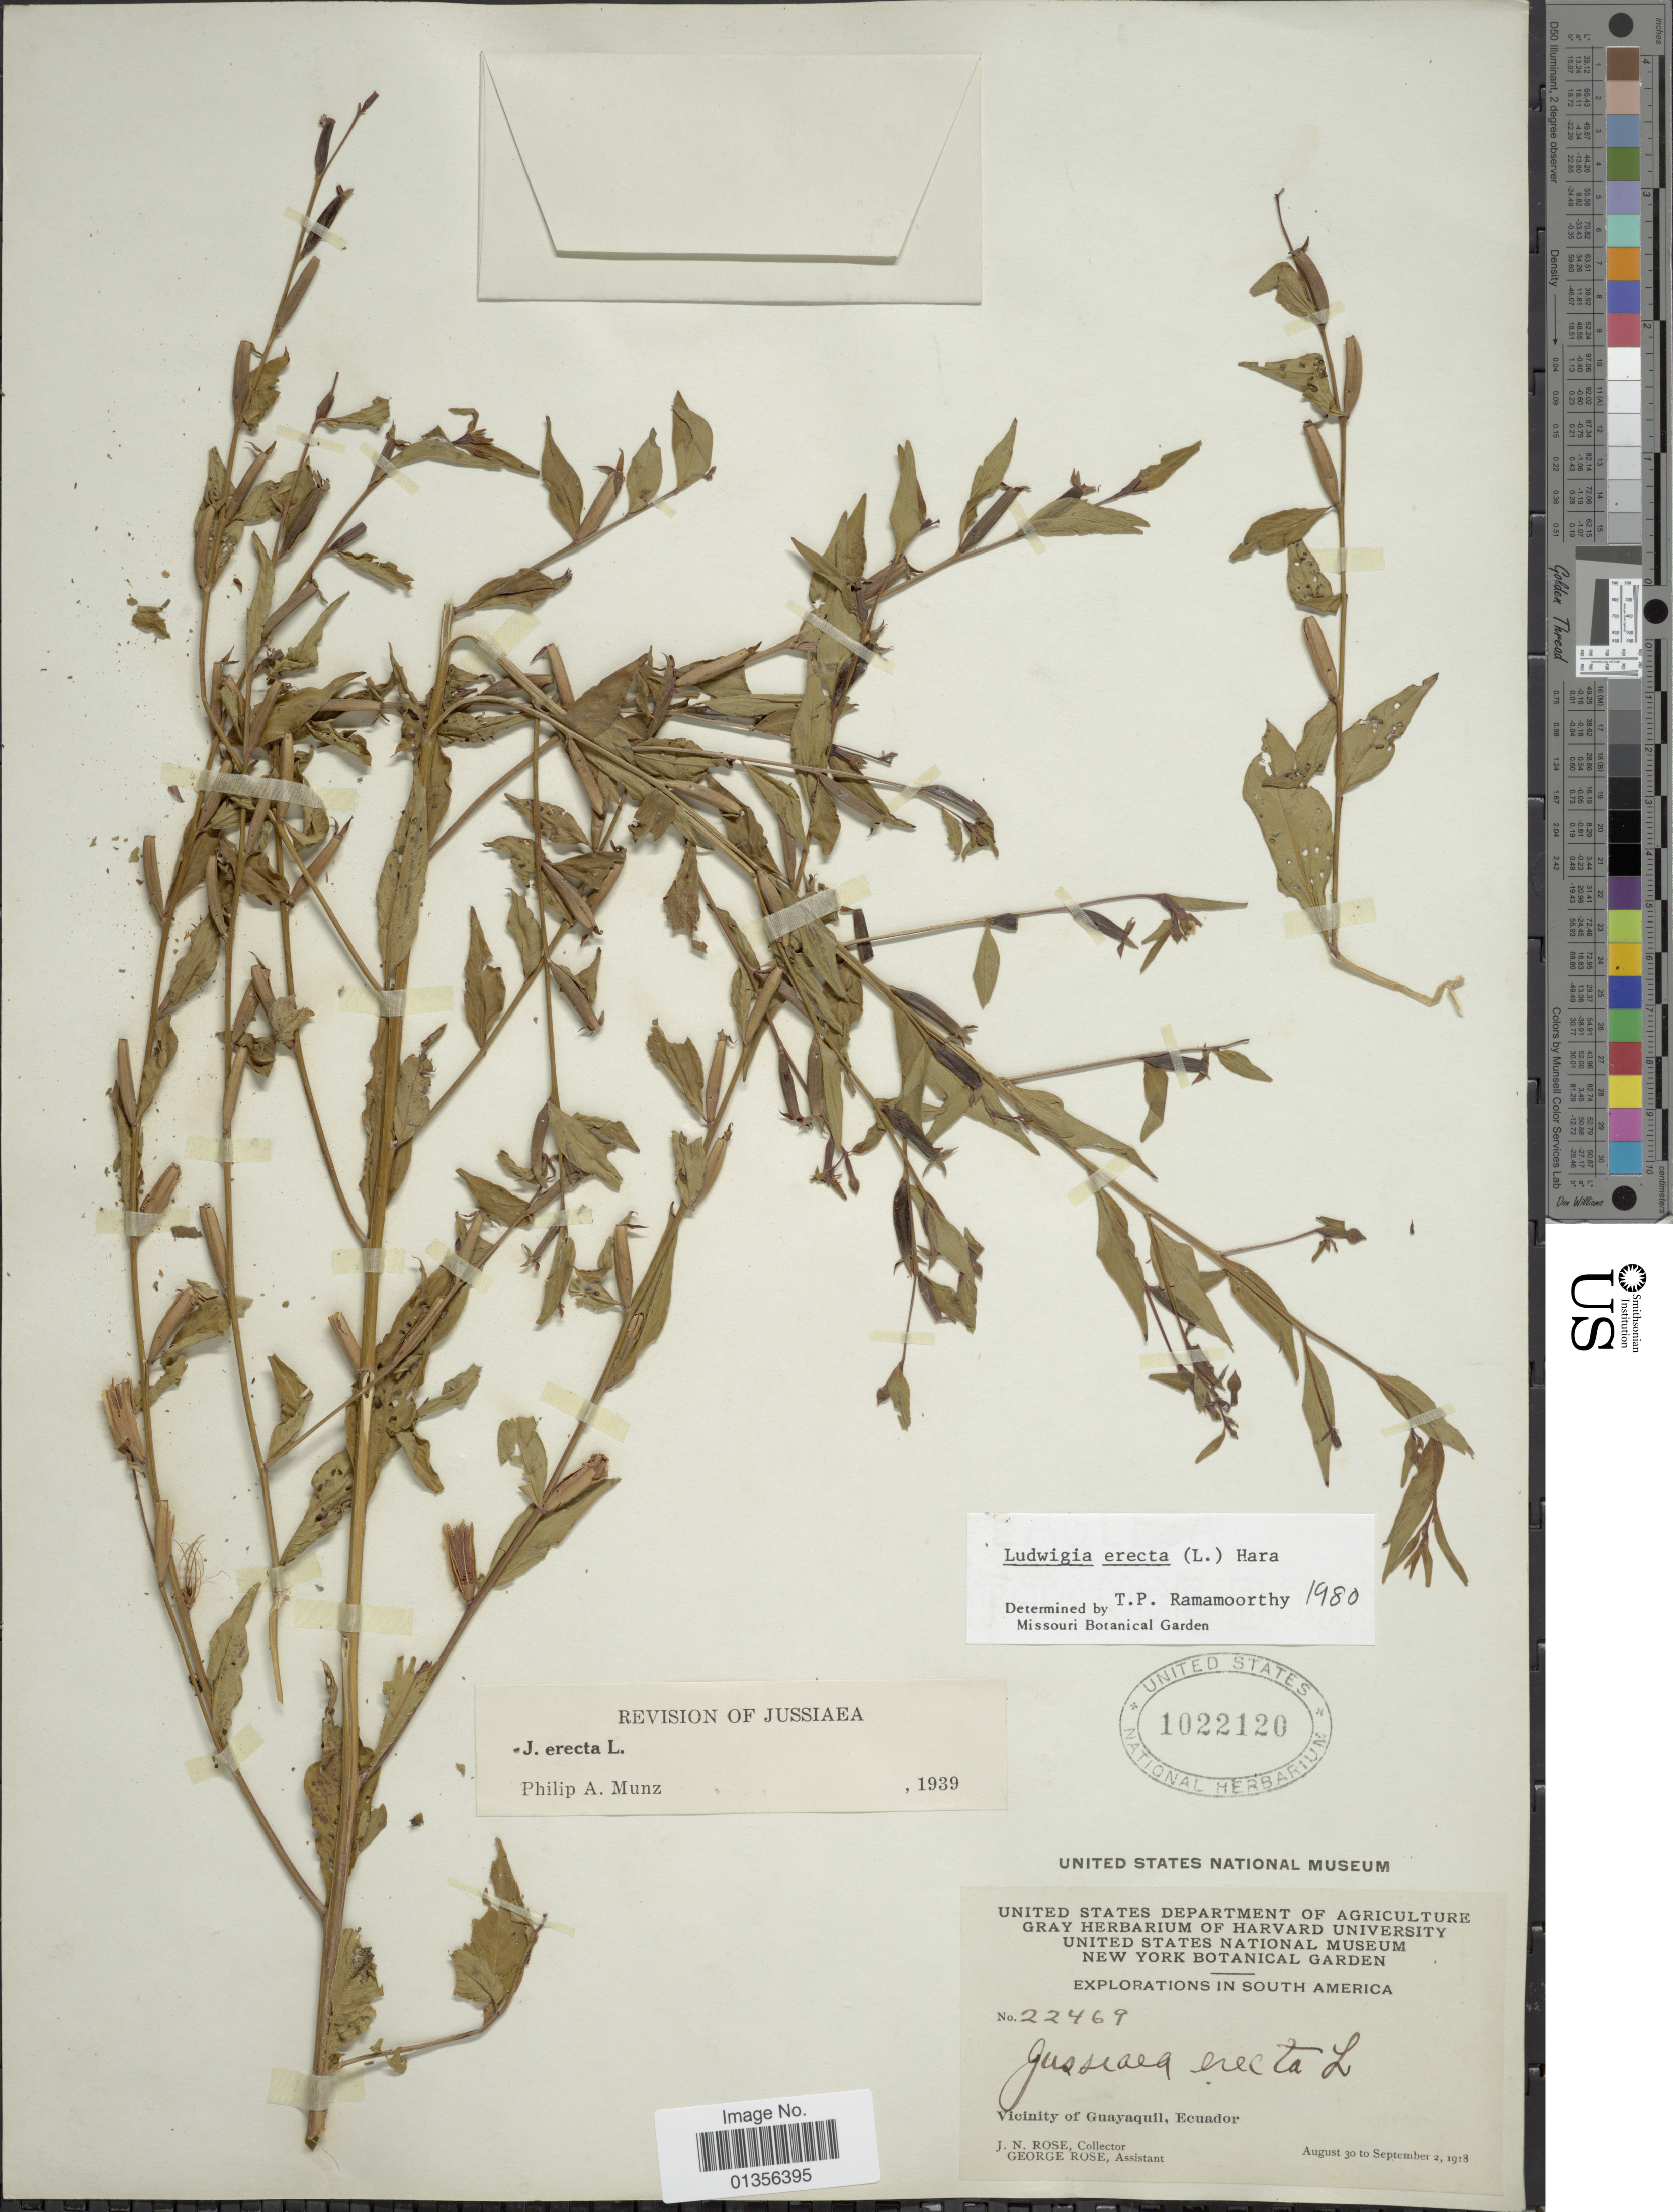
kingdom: Plantae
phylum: Tracheophyta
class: Magnoliopsida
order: Myrtales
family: Onagraceae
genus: Ludwigia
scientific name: Ludwigia erecta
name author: (L.) H. Hara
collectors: J. N. Rose & G. Rose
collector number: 22469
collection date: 1918-08-30/1918-09-02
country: Ecuador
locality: Vicinity of Guayaquil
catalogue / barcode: US 1022120